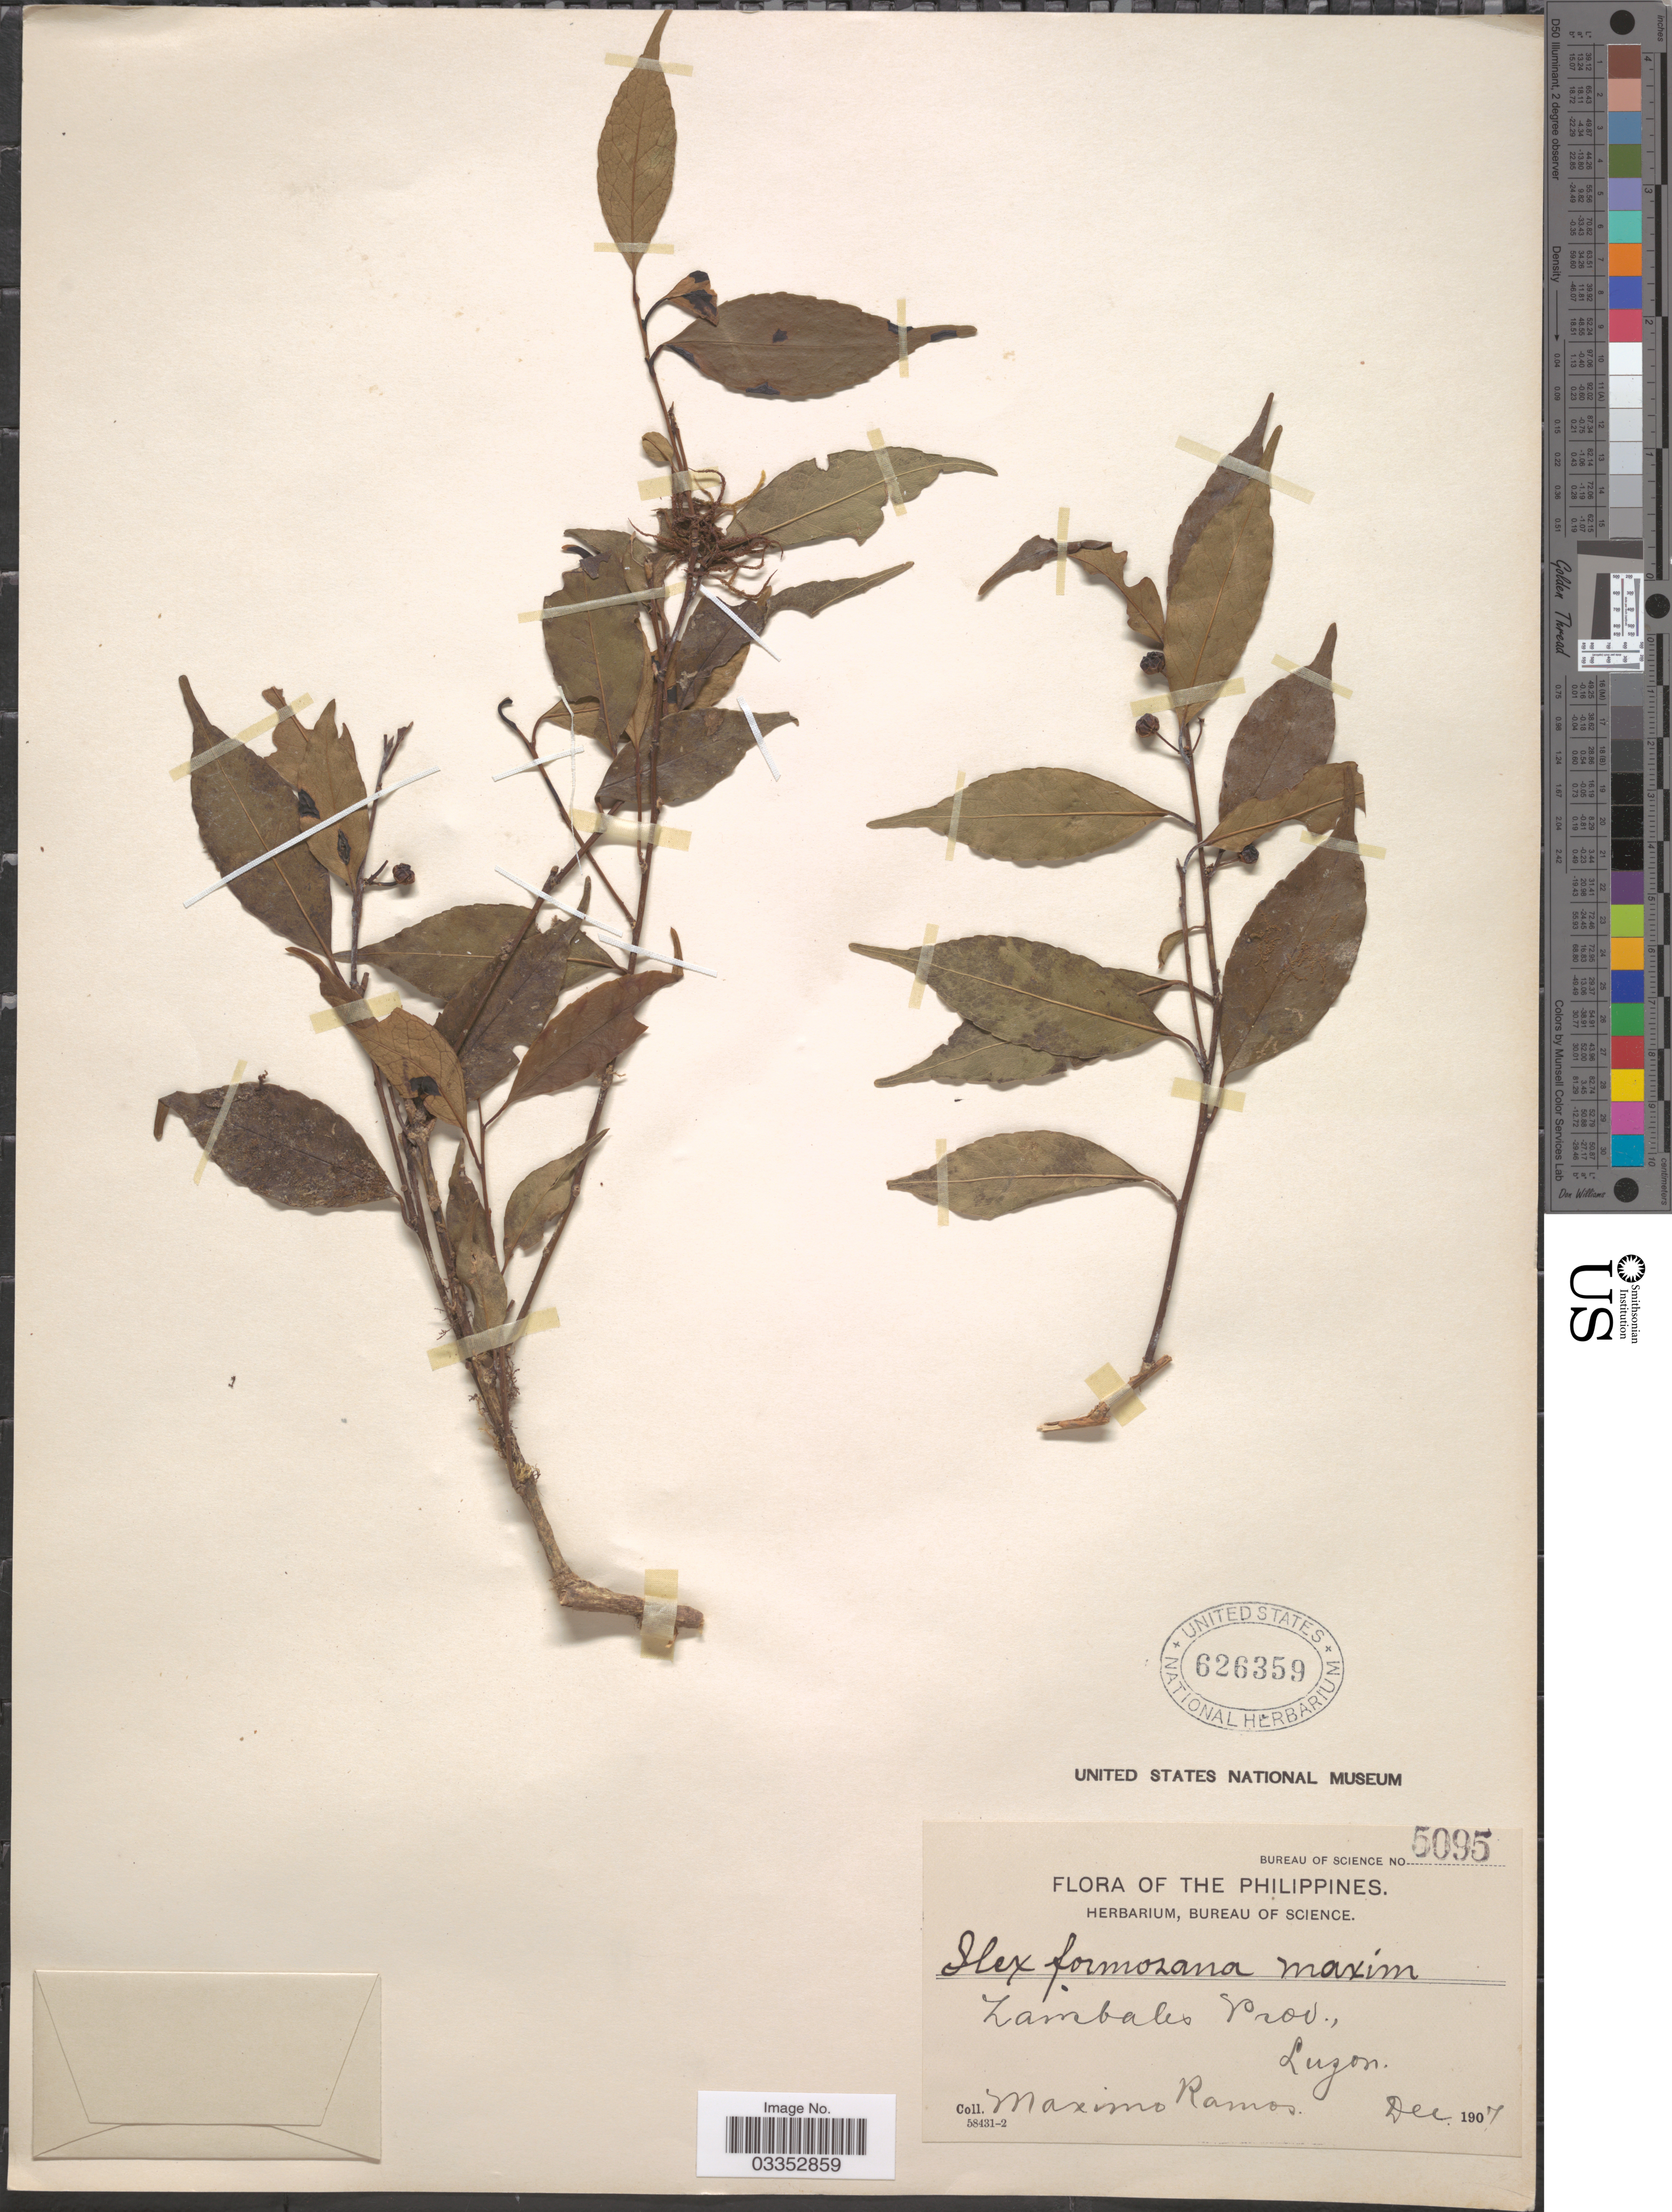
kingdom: Plantae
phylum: Tracheophyta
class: Magnoliopsida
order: Aquifoliales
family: Aquifoliaceae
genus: Ilex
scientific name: Ilex brunnea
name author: Merr.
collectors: M. Ramos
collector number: Bureau of Science 5095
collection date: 1907-12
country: Philippines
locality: Zambales Prov., Luzon.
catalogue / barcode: US 626359